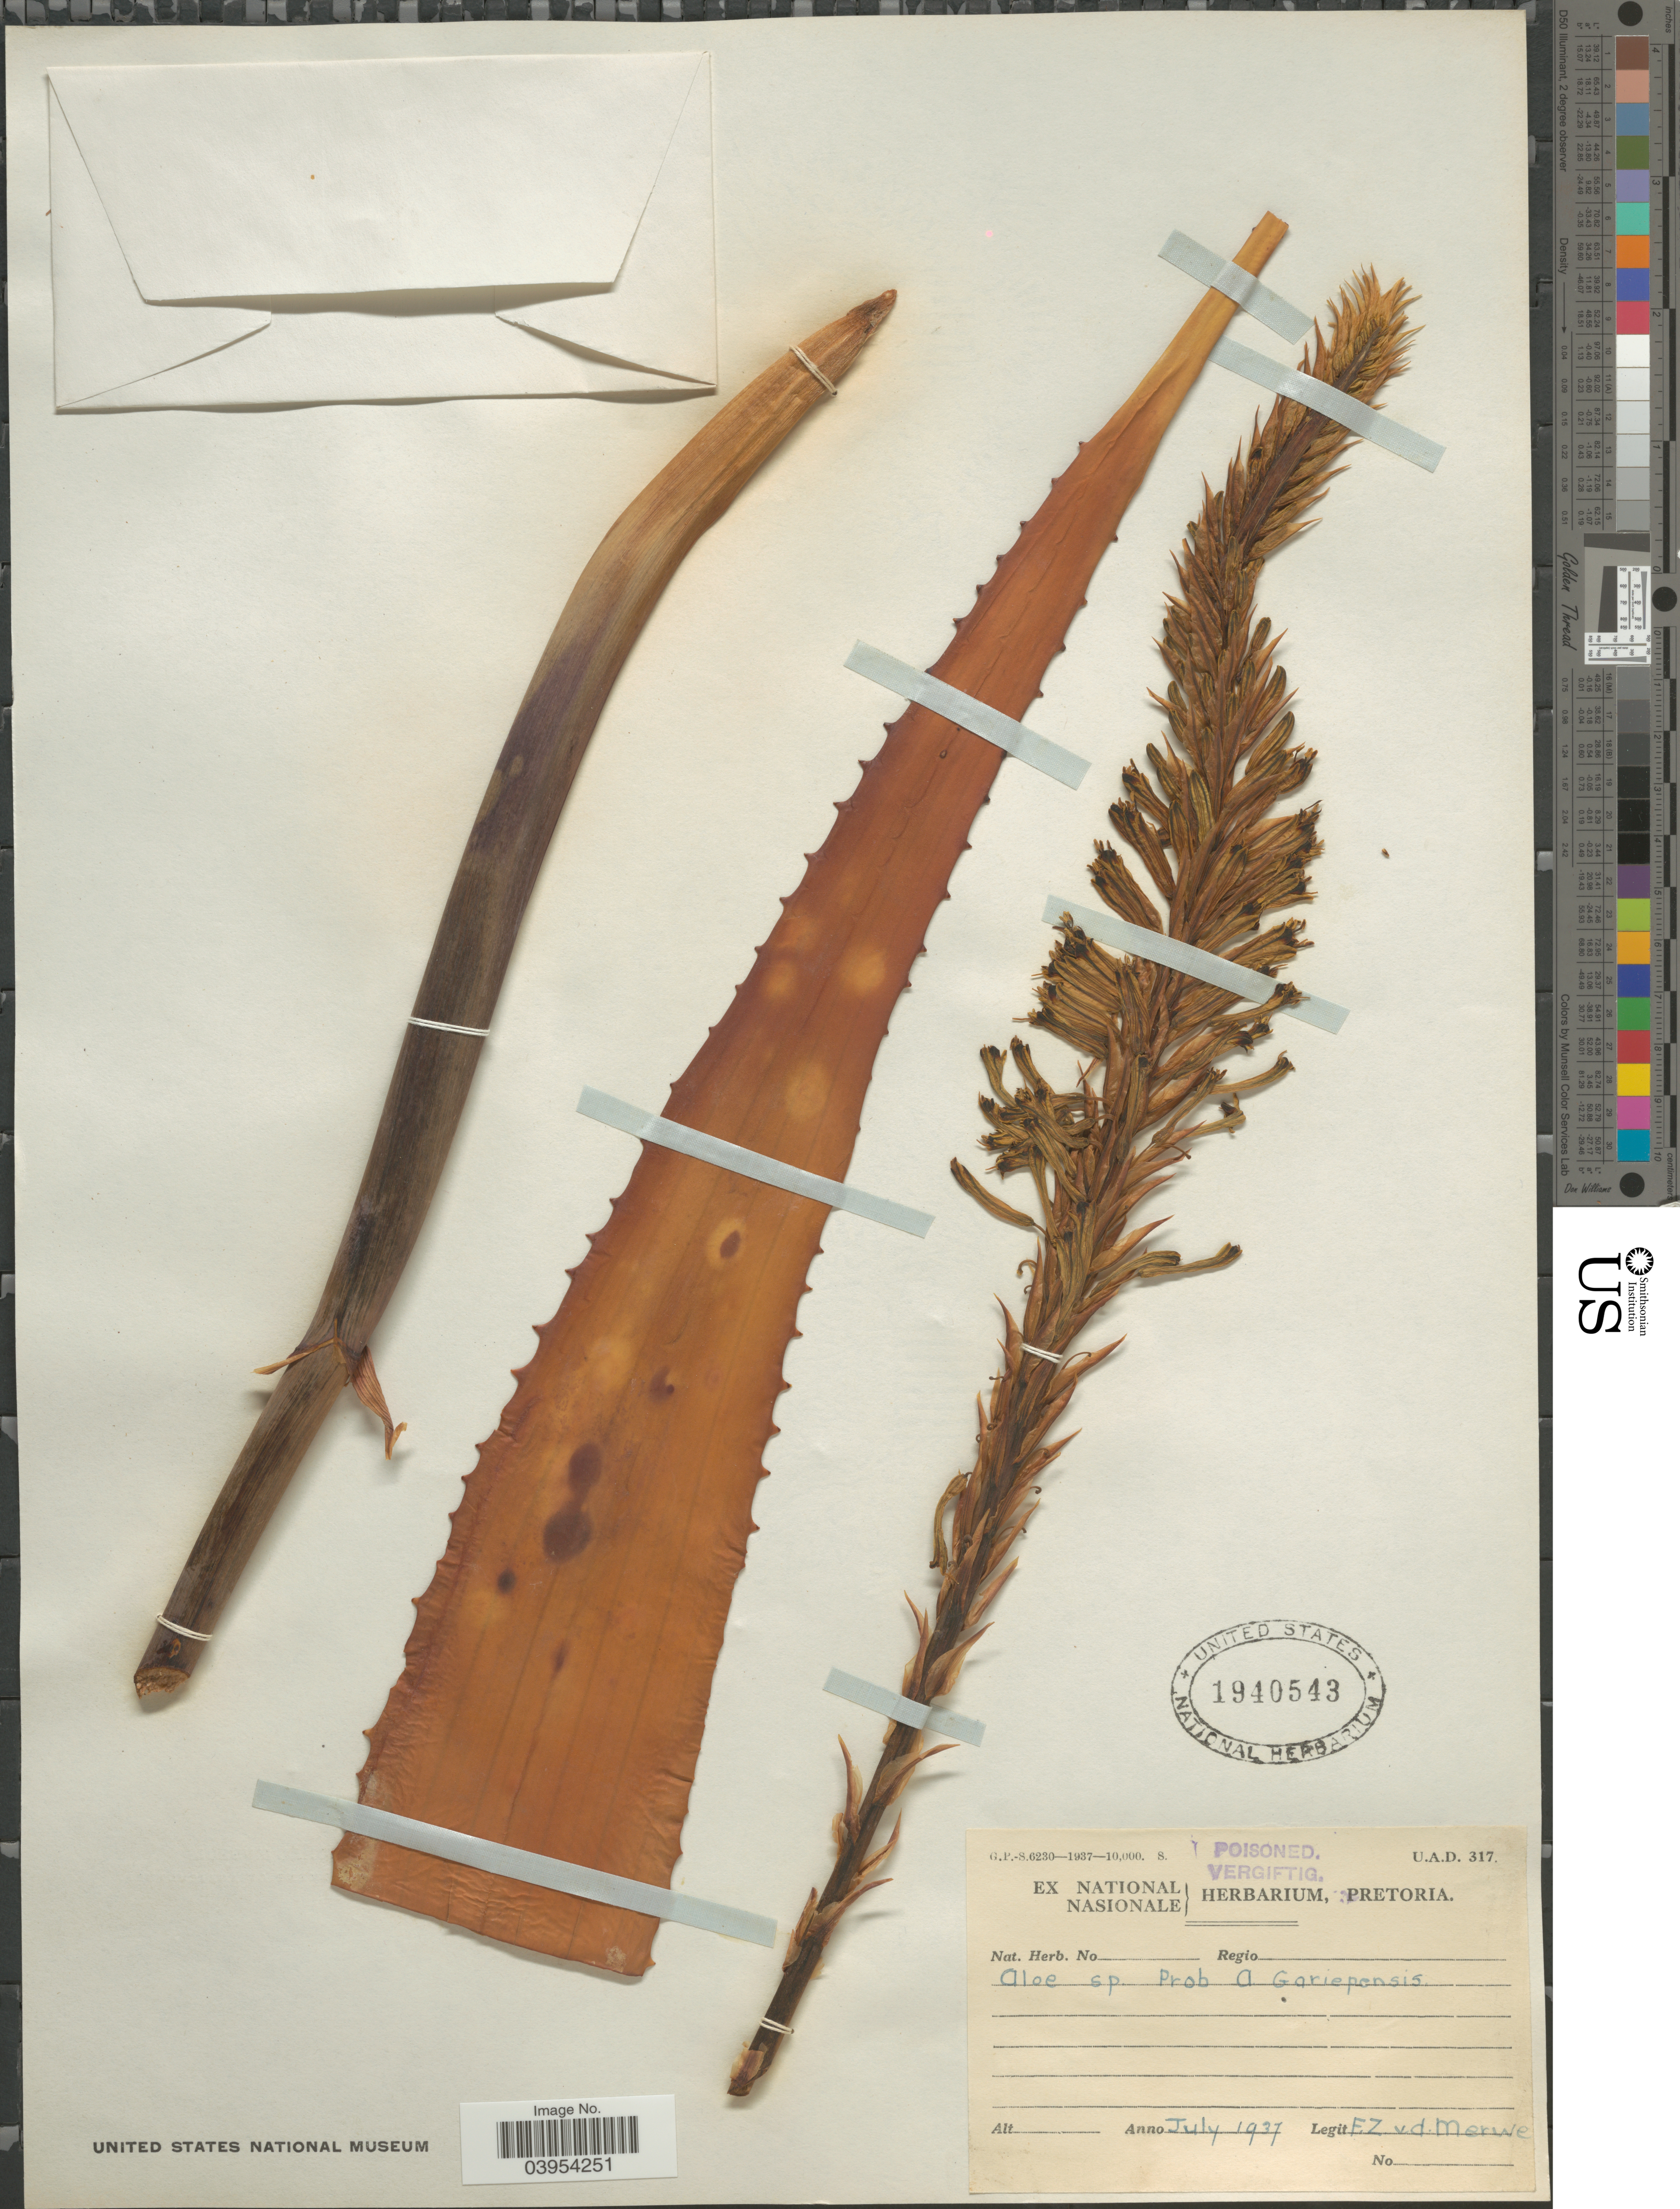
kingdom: Plantae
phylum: Tracheophyta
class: Liliopsida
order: Asparagales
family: Asphodelaceae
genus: Aloe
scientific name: Aloe sp.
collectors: F. Van der Merwe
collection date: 1937-07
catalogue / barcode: US 1940543